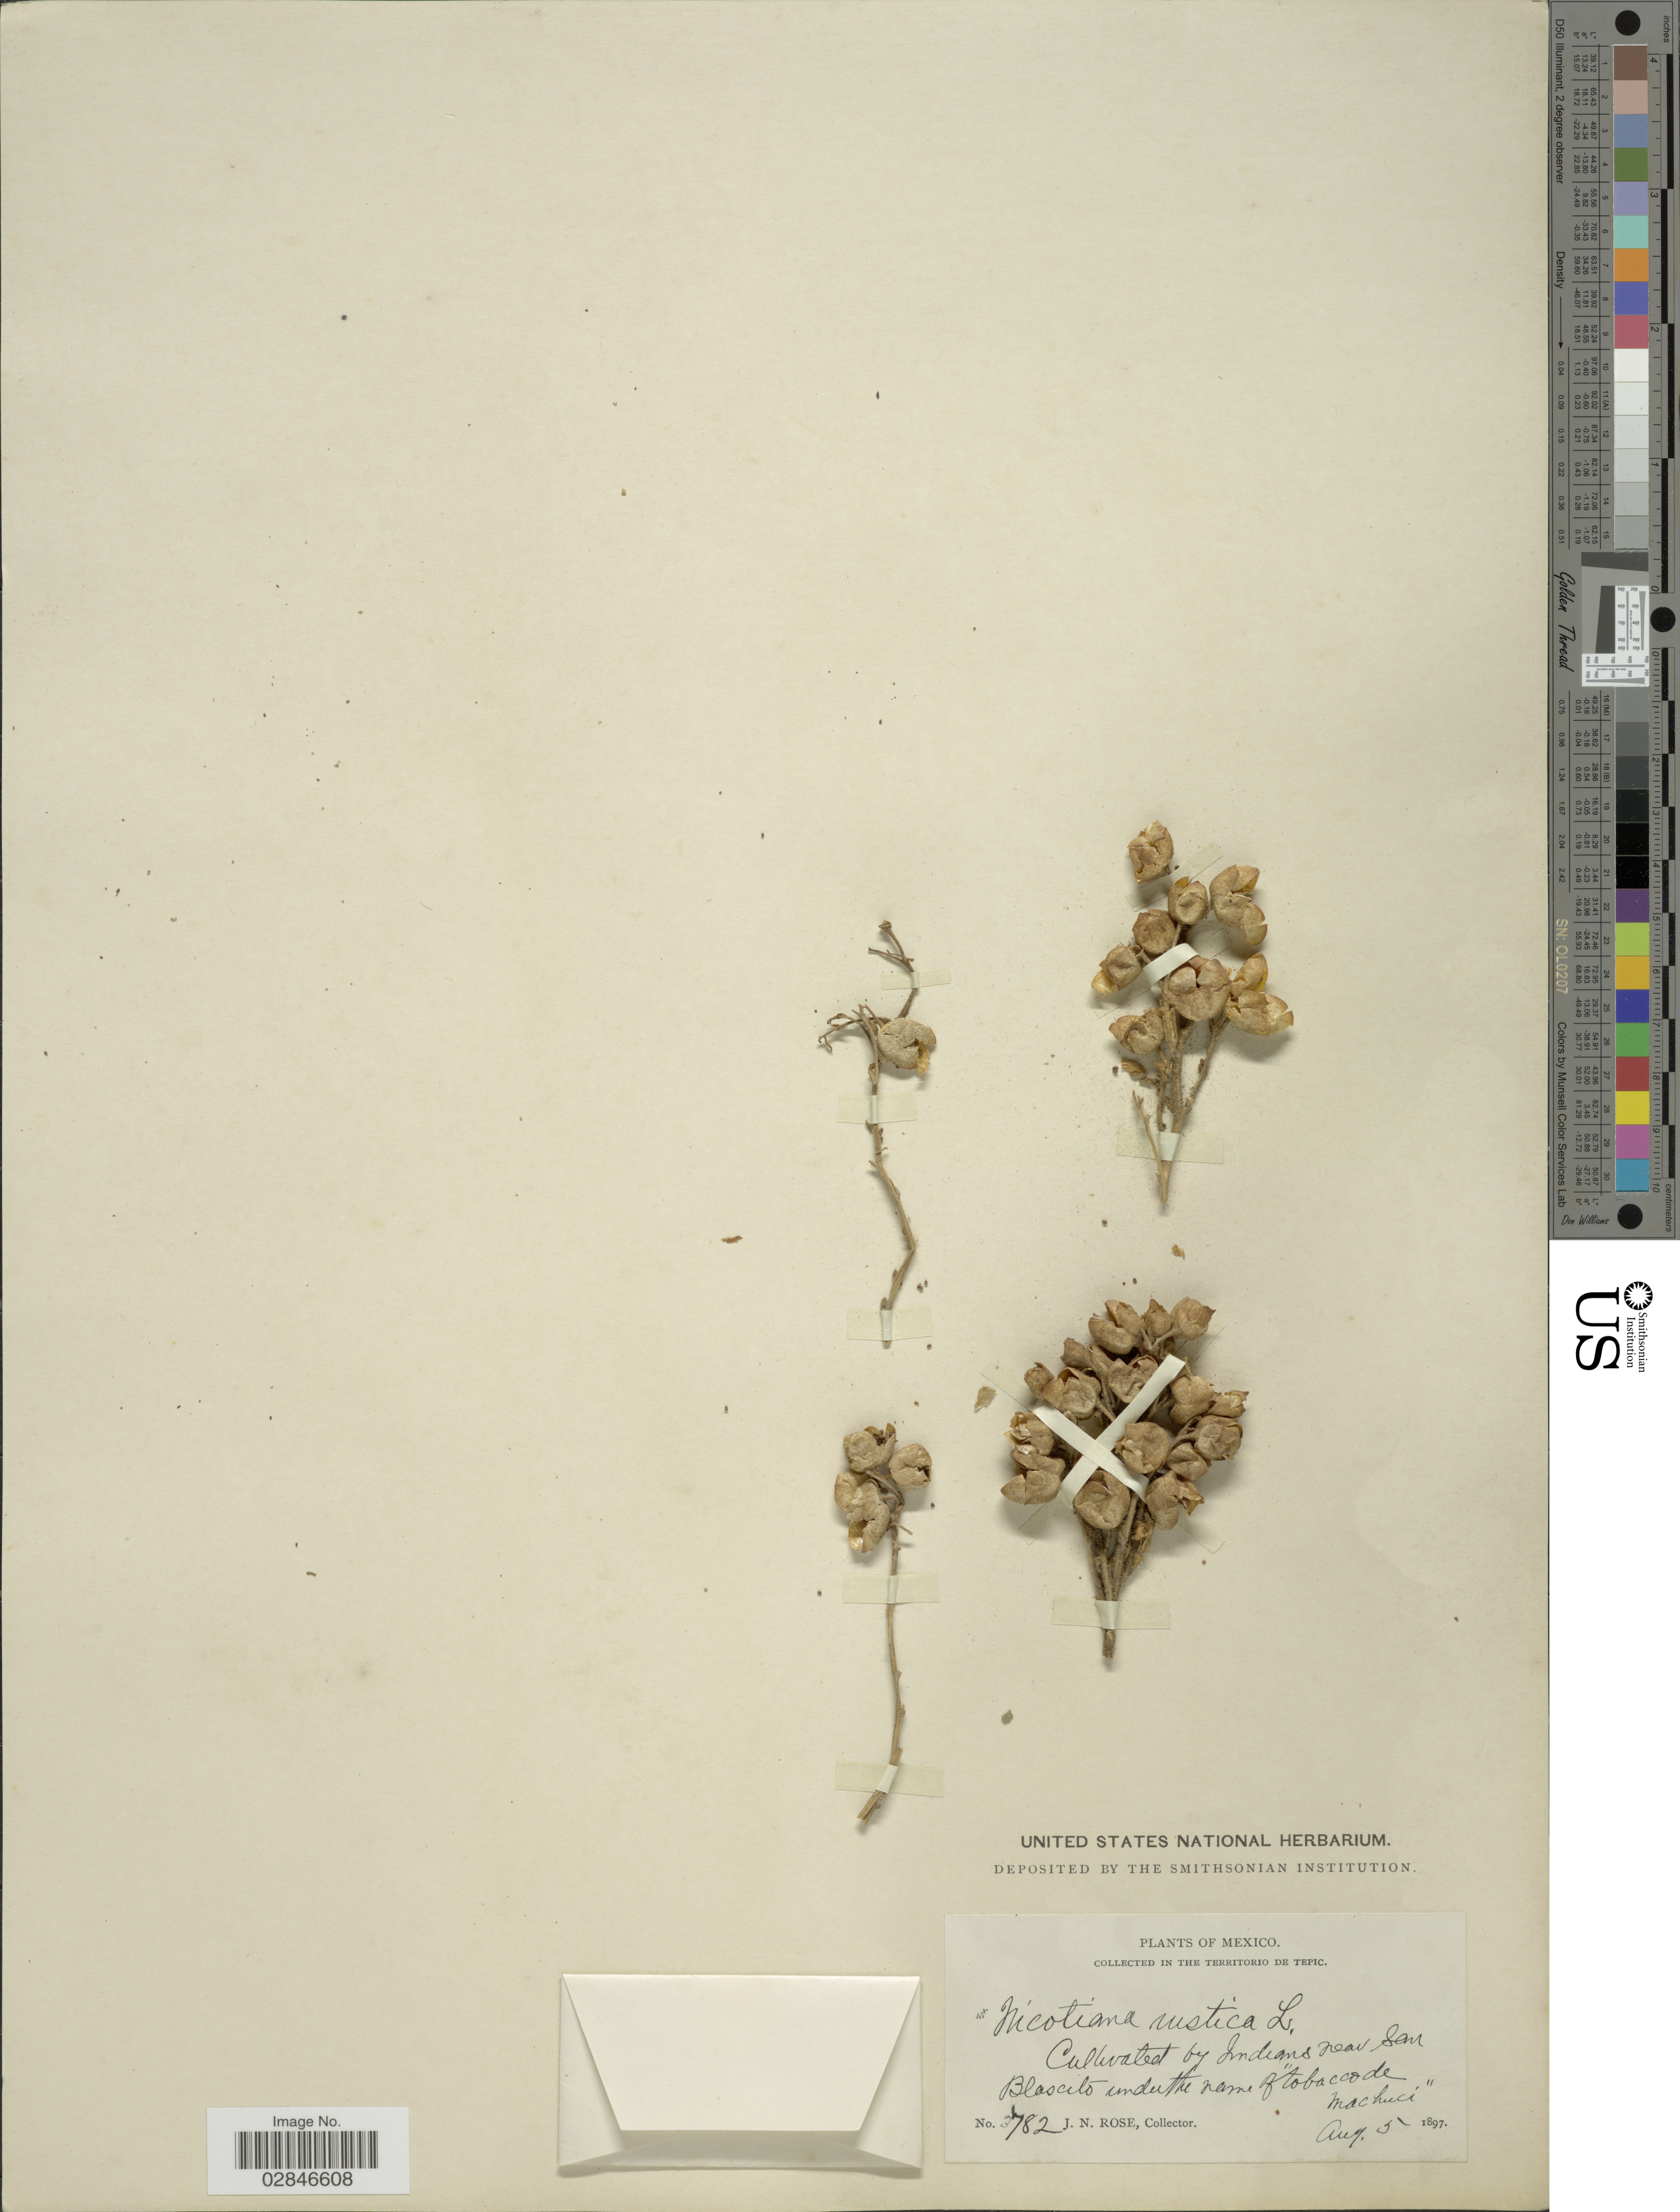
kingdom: Plantae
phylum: Tracheophyta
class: Magnoliopsida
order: Solanales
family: Solanaceae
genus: Nicotiana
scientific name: Nicotiana rustica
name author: L.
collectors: J. N. Rose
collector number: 3782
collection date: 1897-08-05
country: Mexico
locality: In the territorio de Tepic, Cultivated by Indians near San Blascito .